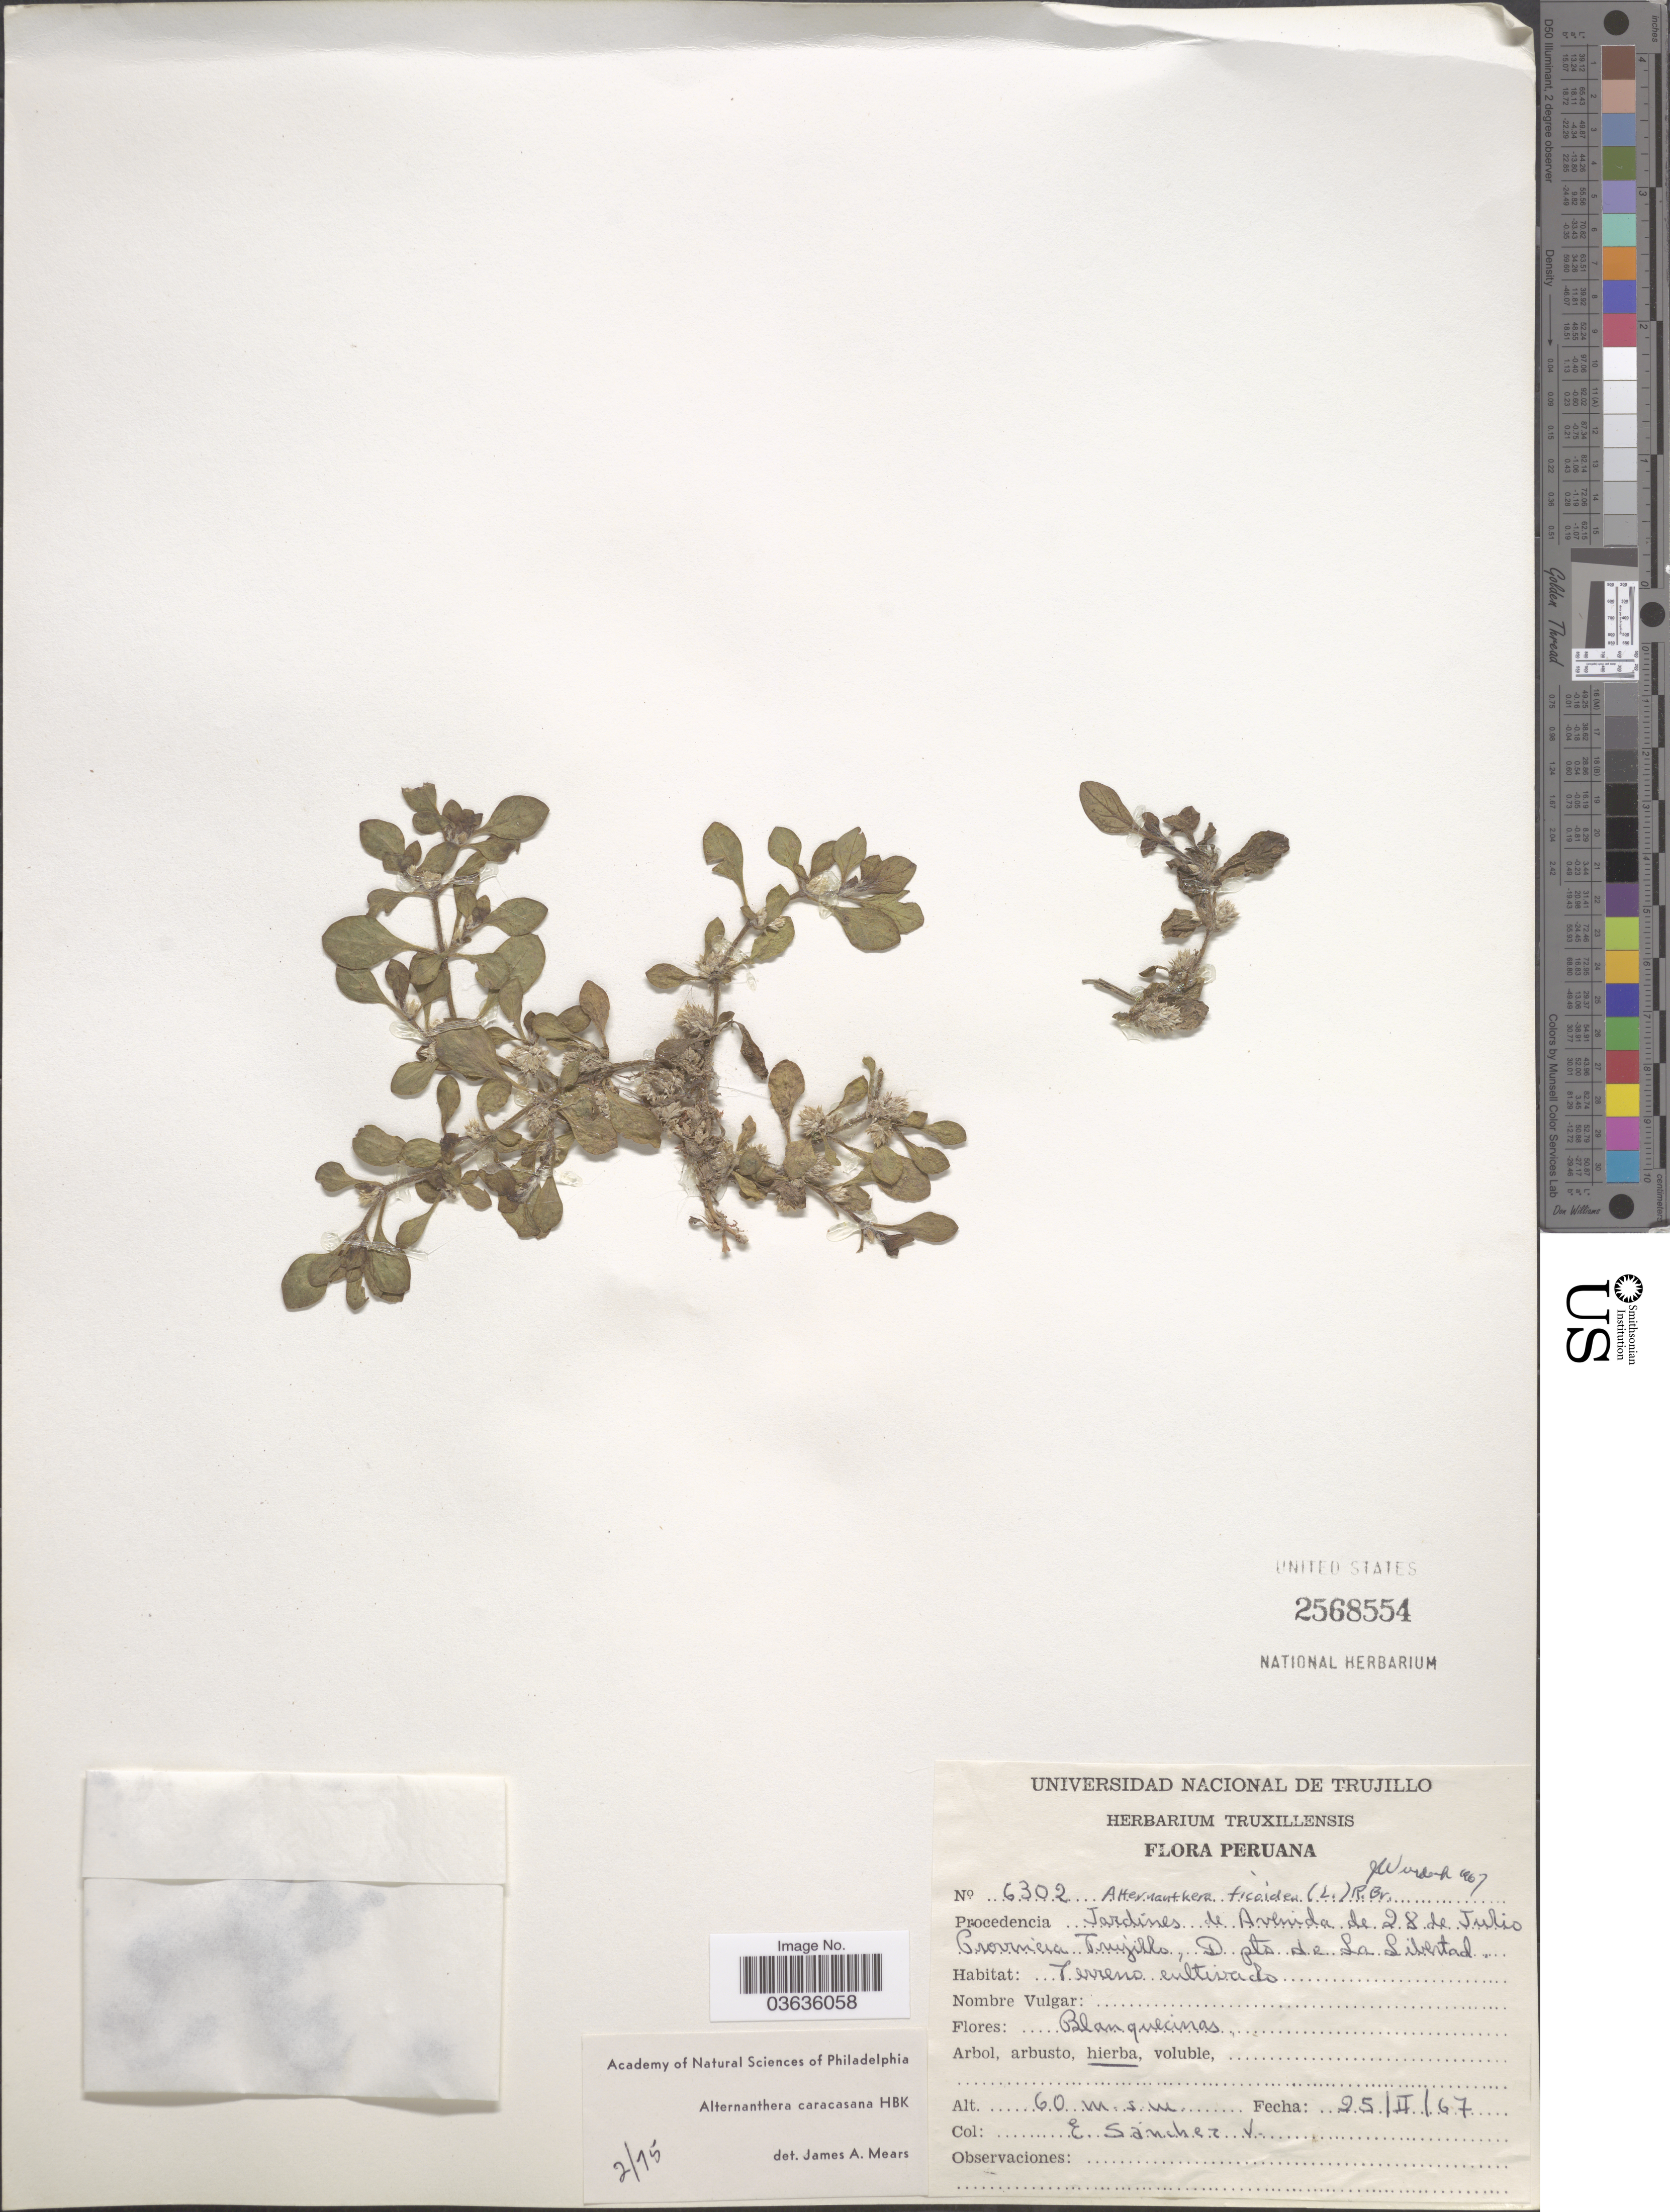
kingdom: Plantae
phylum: Tracheophyta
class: Magnoliopsida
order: Caryophyllales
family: Amaranthaceae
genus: Alternanthera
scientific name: Alternanthera caracasana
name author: Kunth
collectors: E. Sánchez V.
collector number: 6302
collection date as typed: Transcribed d/m/y: 25/2/67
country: Peru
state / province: La Libertad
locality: Procedencia Jardínes de Avenida de 28 de Julio Provincia Trujillo, Dpto de La Libertad.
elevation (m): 60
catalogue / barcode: US 2568554